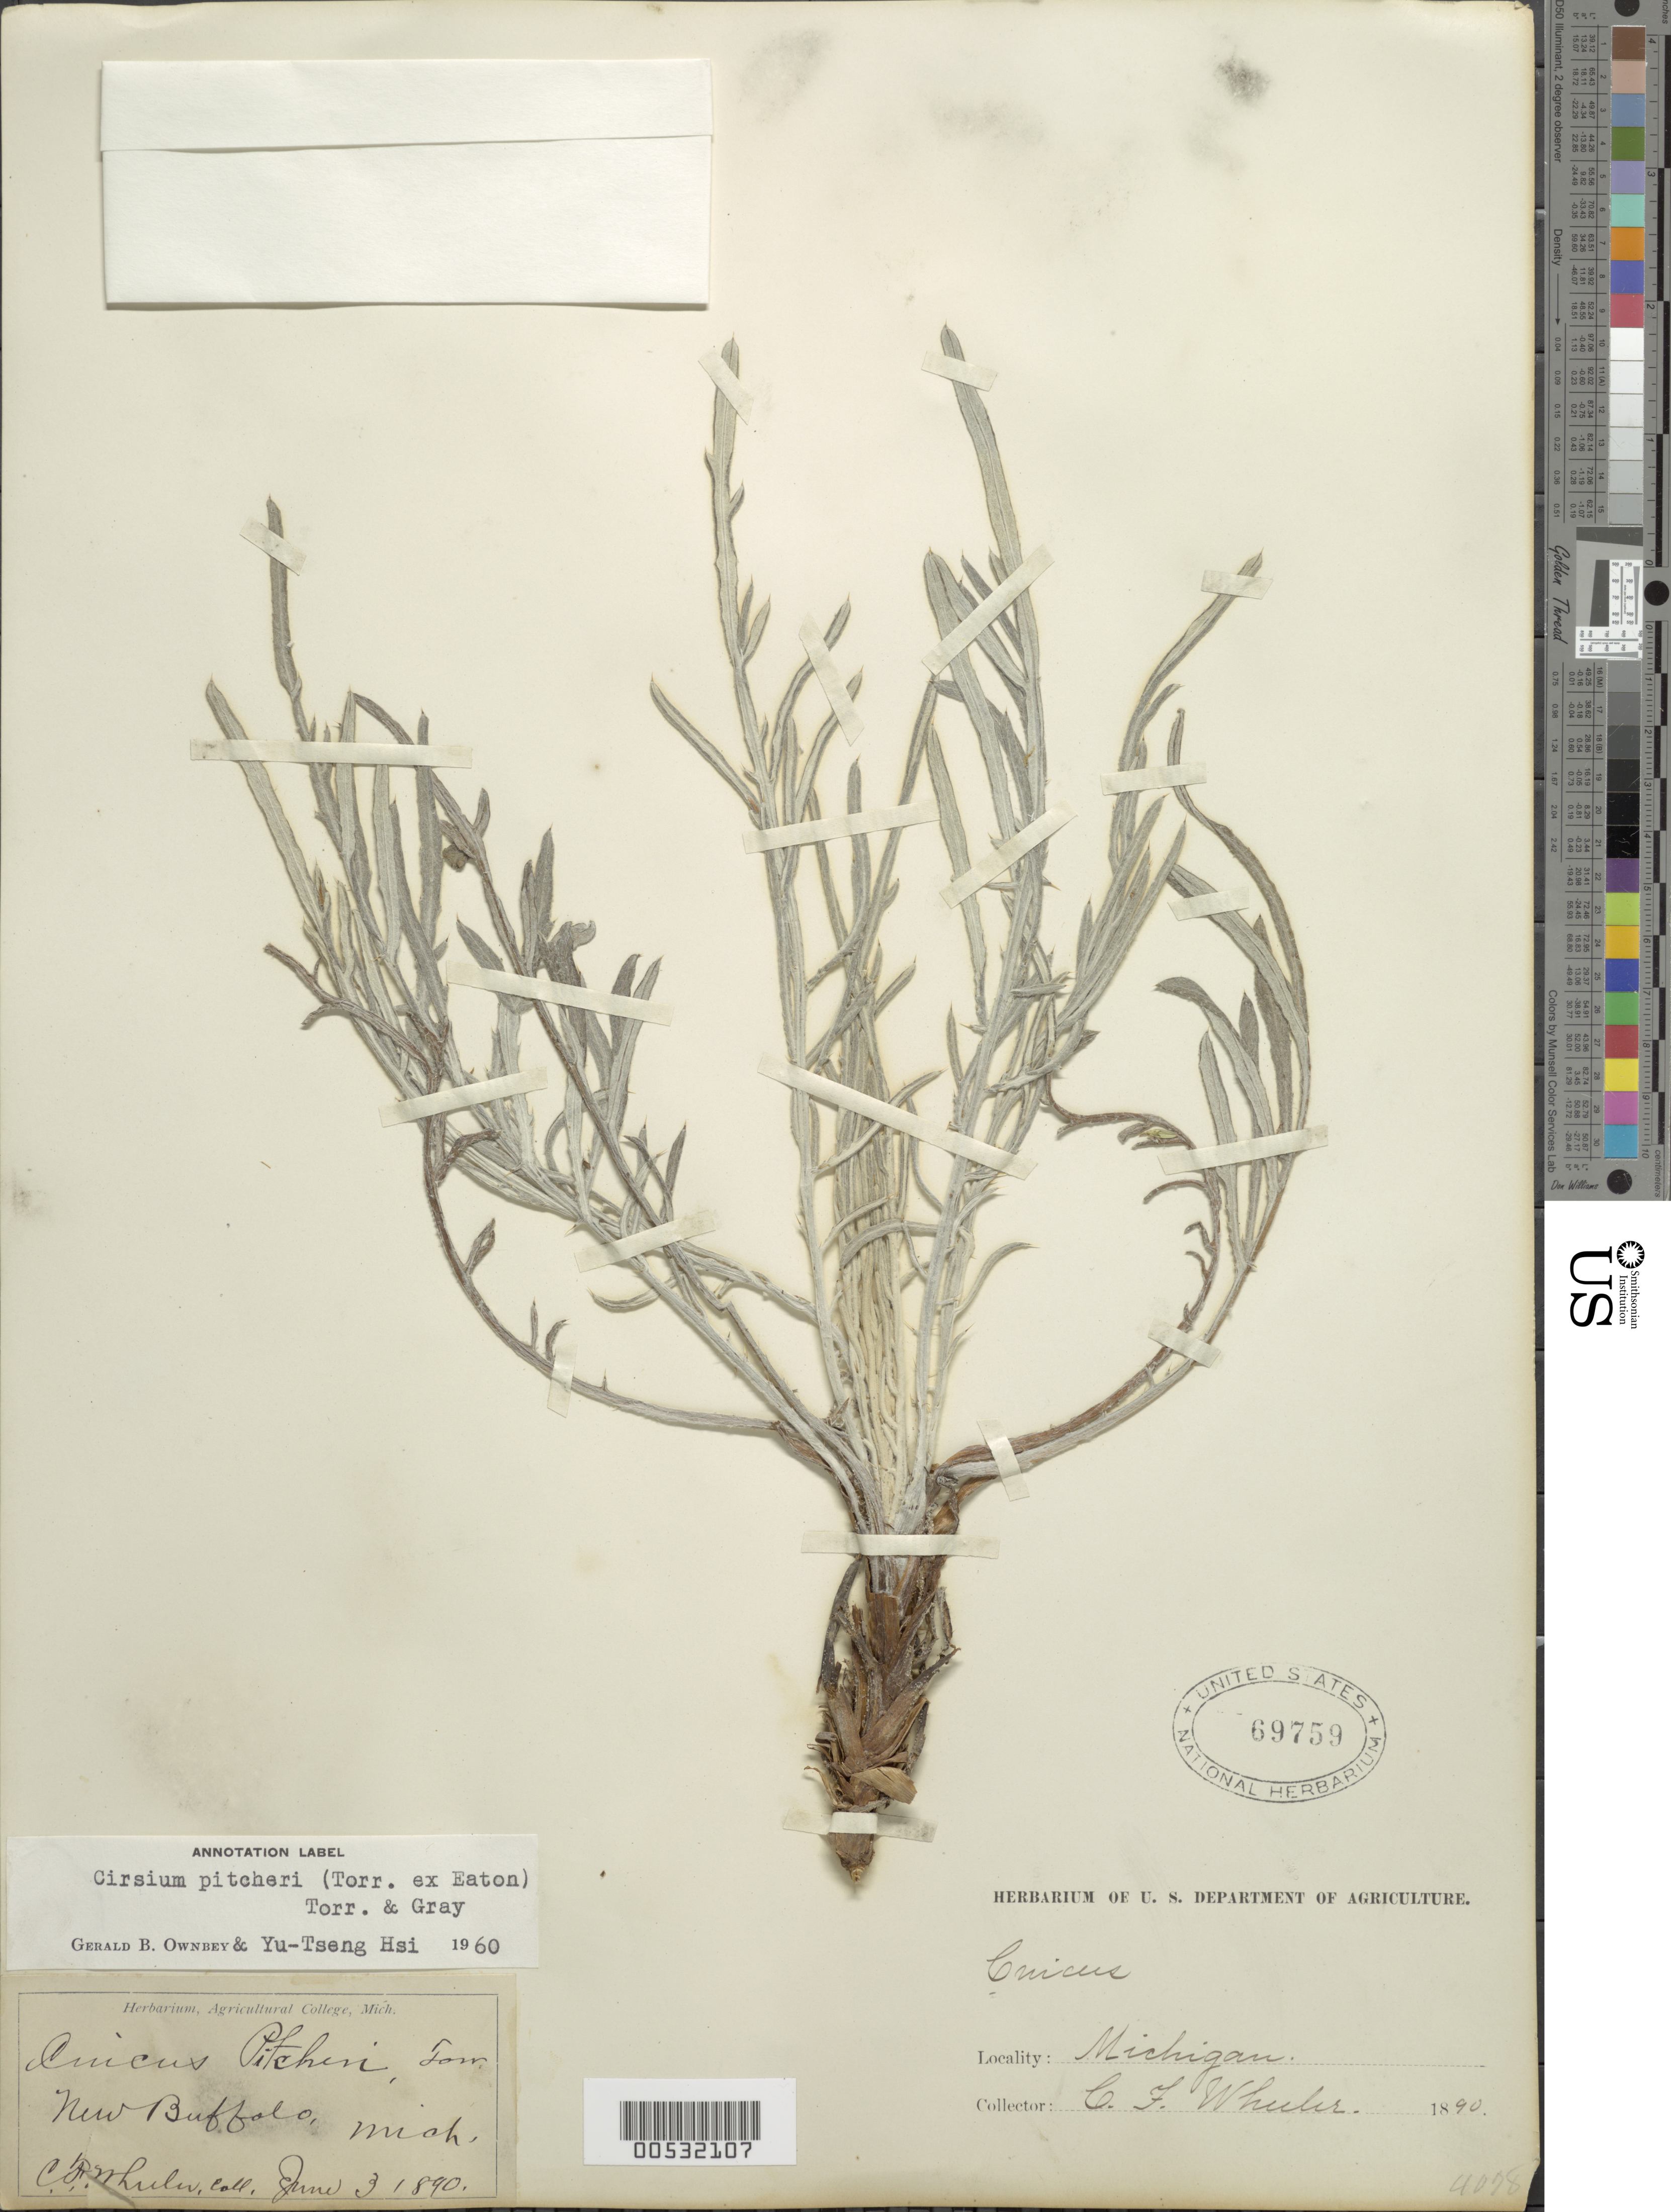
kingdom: Plantae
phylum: Tracheophyta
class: Magnoliopsida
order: Asterales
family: Asteraceae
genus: Cirsium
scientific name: Cirsium pitcheri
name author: (Torr. ex Eaton) Torr. & A. Gray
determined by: Ownbey, G. B.; Hsi, Y.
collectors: C. Wheeler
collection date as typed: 03 Jun 1890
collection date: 1890-06-03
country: United States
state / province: Michigan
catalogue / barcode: US 69759